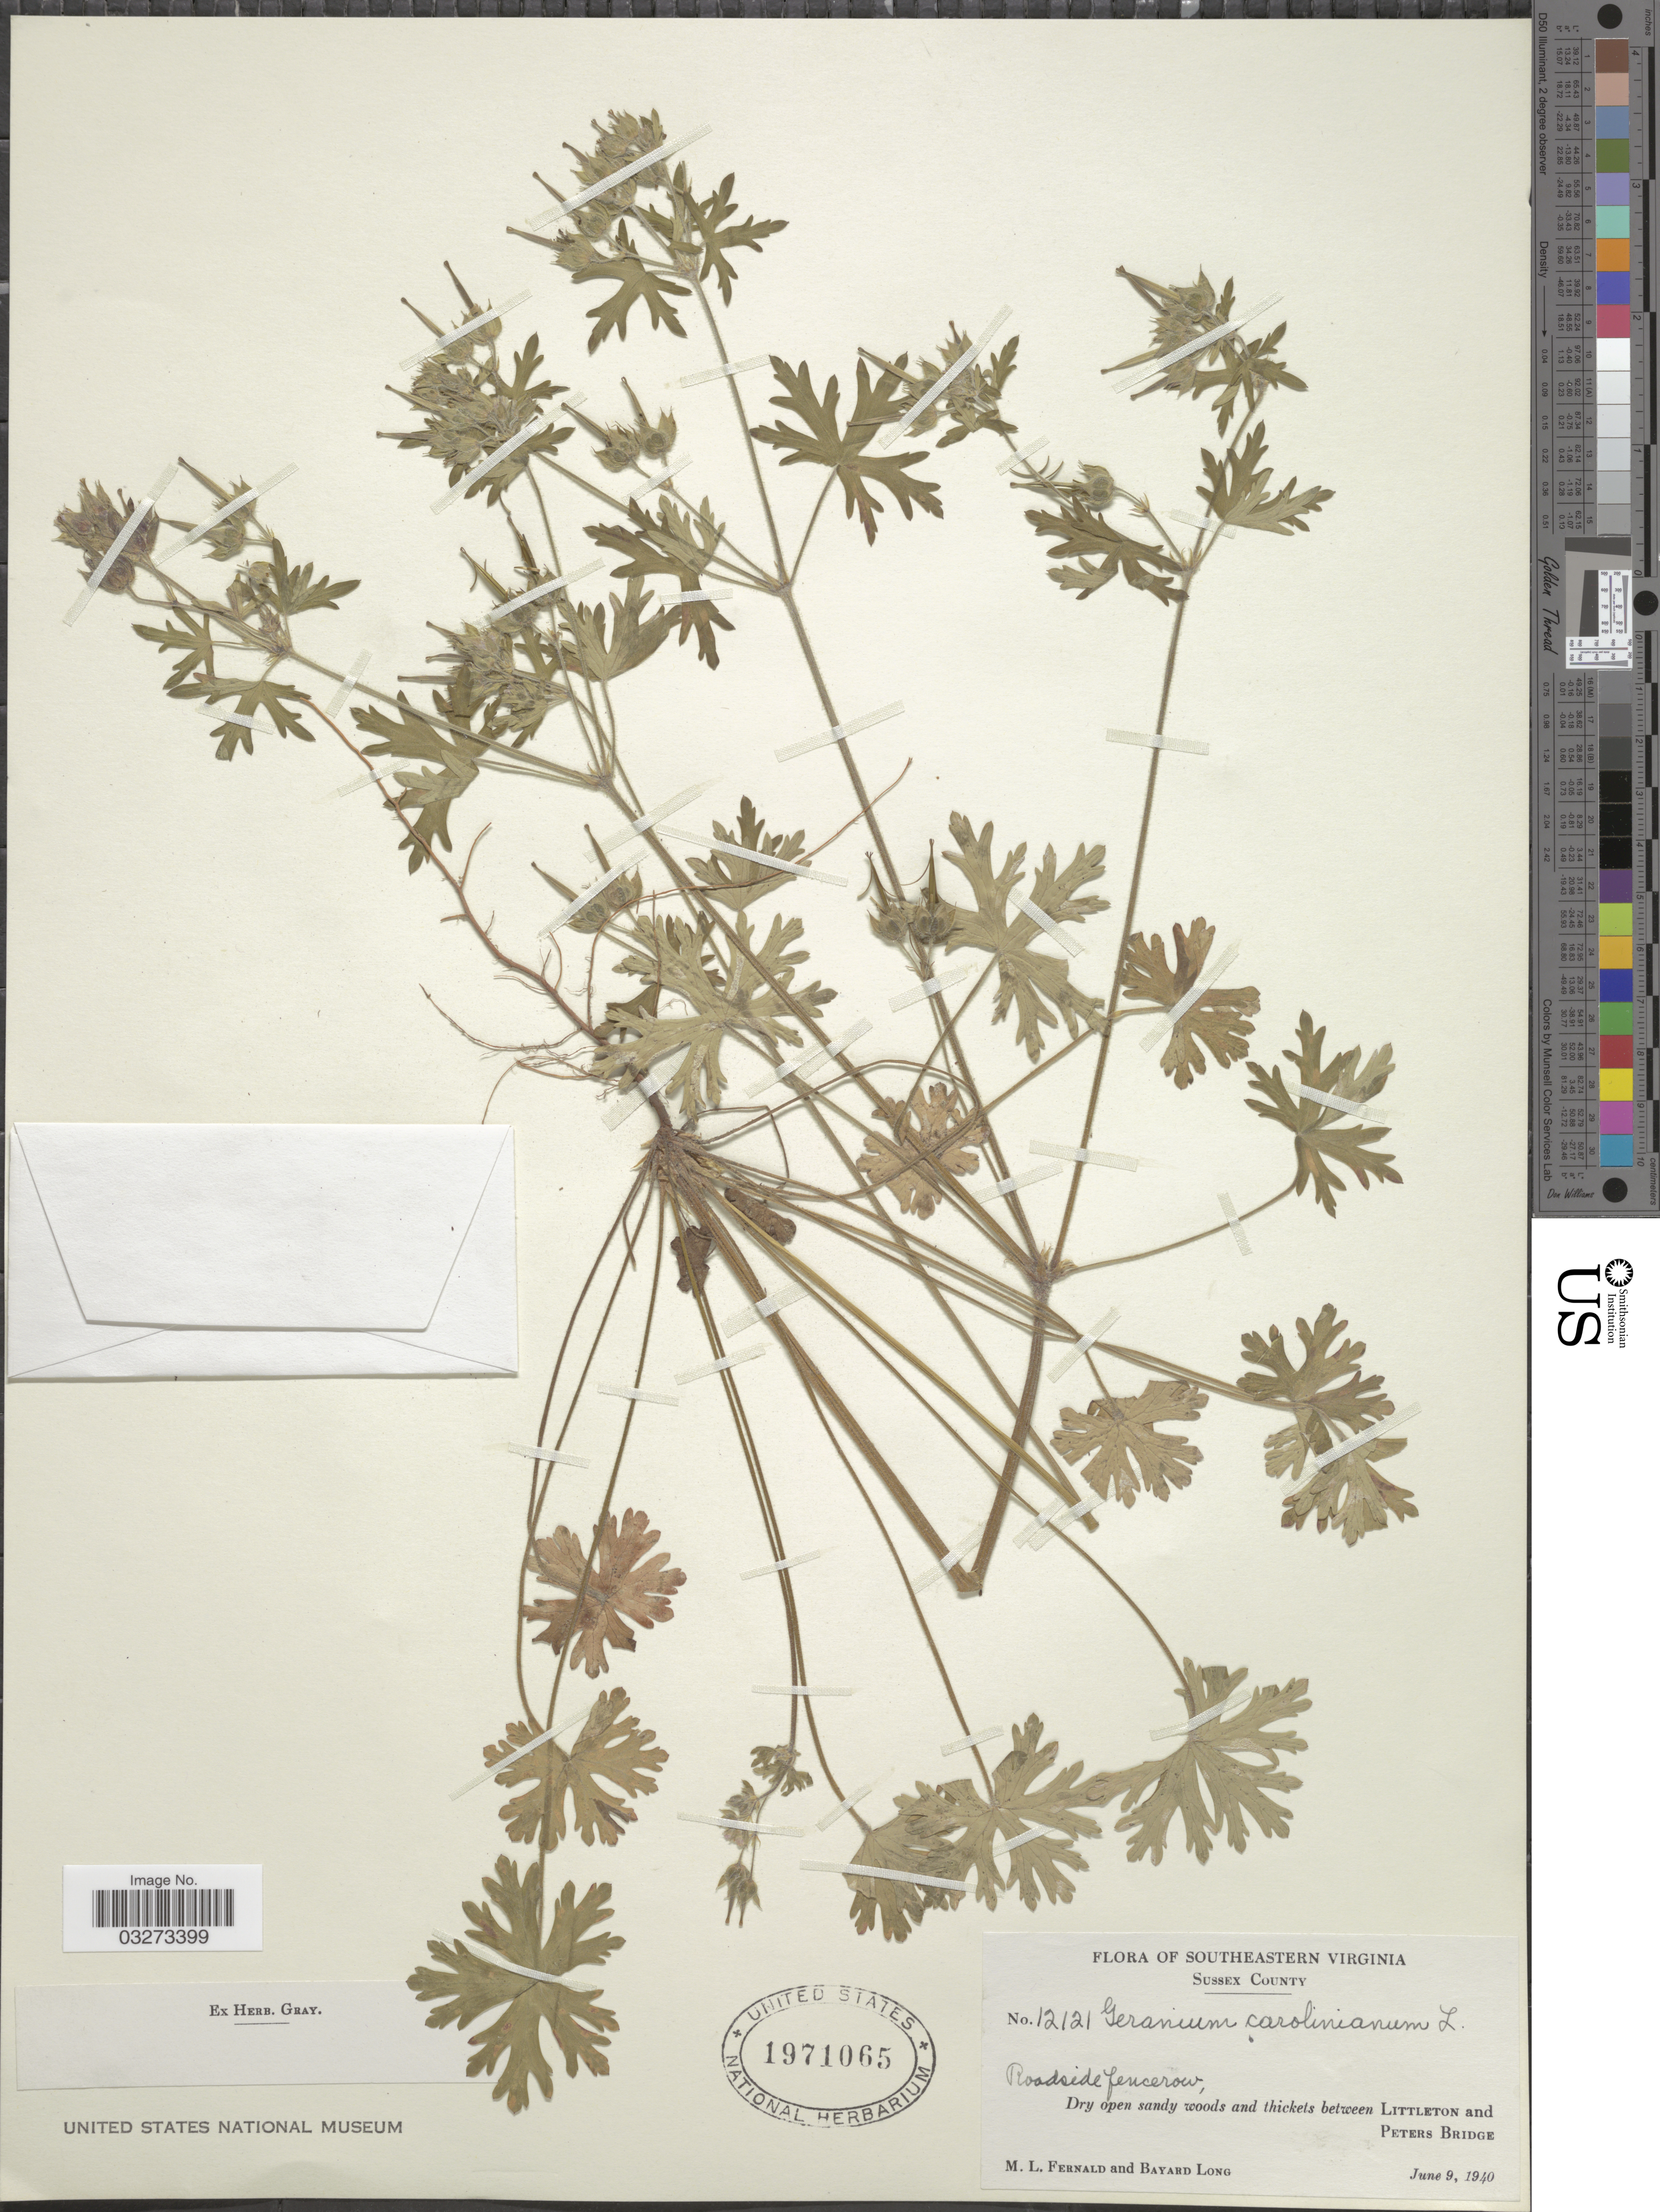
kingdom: Plantae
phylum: Tracheophyta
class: Magnoliopsida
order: Geraniales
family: Geraniaceae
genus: Geranium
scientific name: Geranium carolinianum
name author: L.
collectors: M. L. Fernald & B. Long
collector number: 12121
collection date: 1940-06-09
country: United States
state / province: Virginia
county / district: Sussex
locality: Southeastern Virginia. Sussex County. Roadside fencerow, Dry open sandy woods and thickets between Littleton and Peters Bridge.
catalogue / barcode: US 1971065